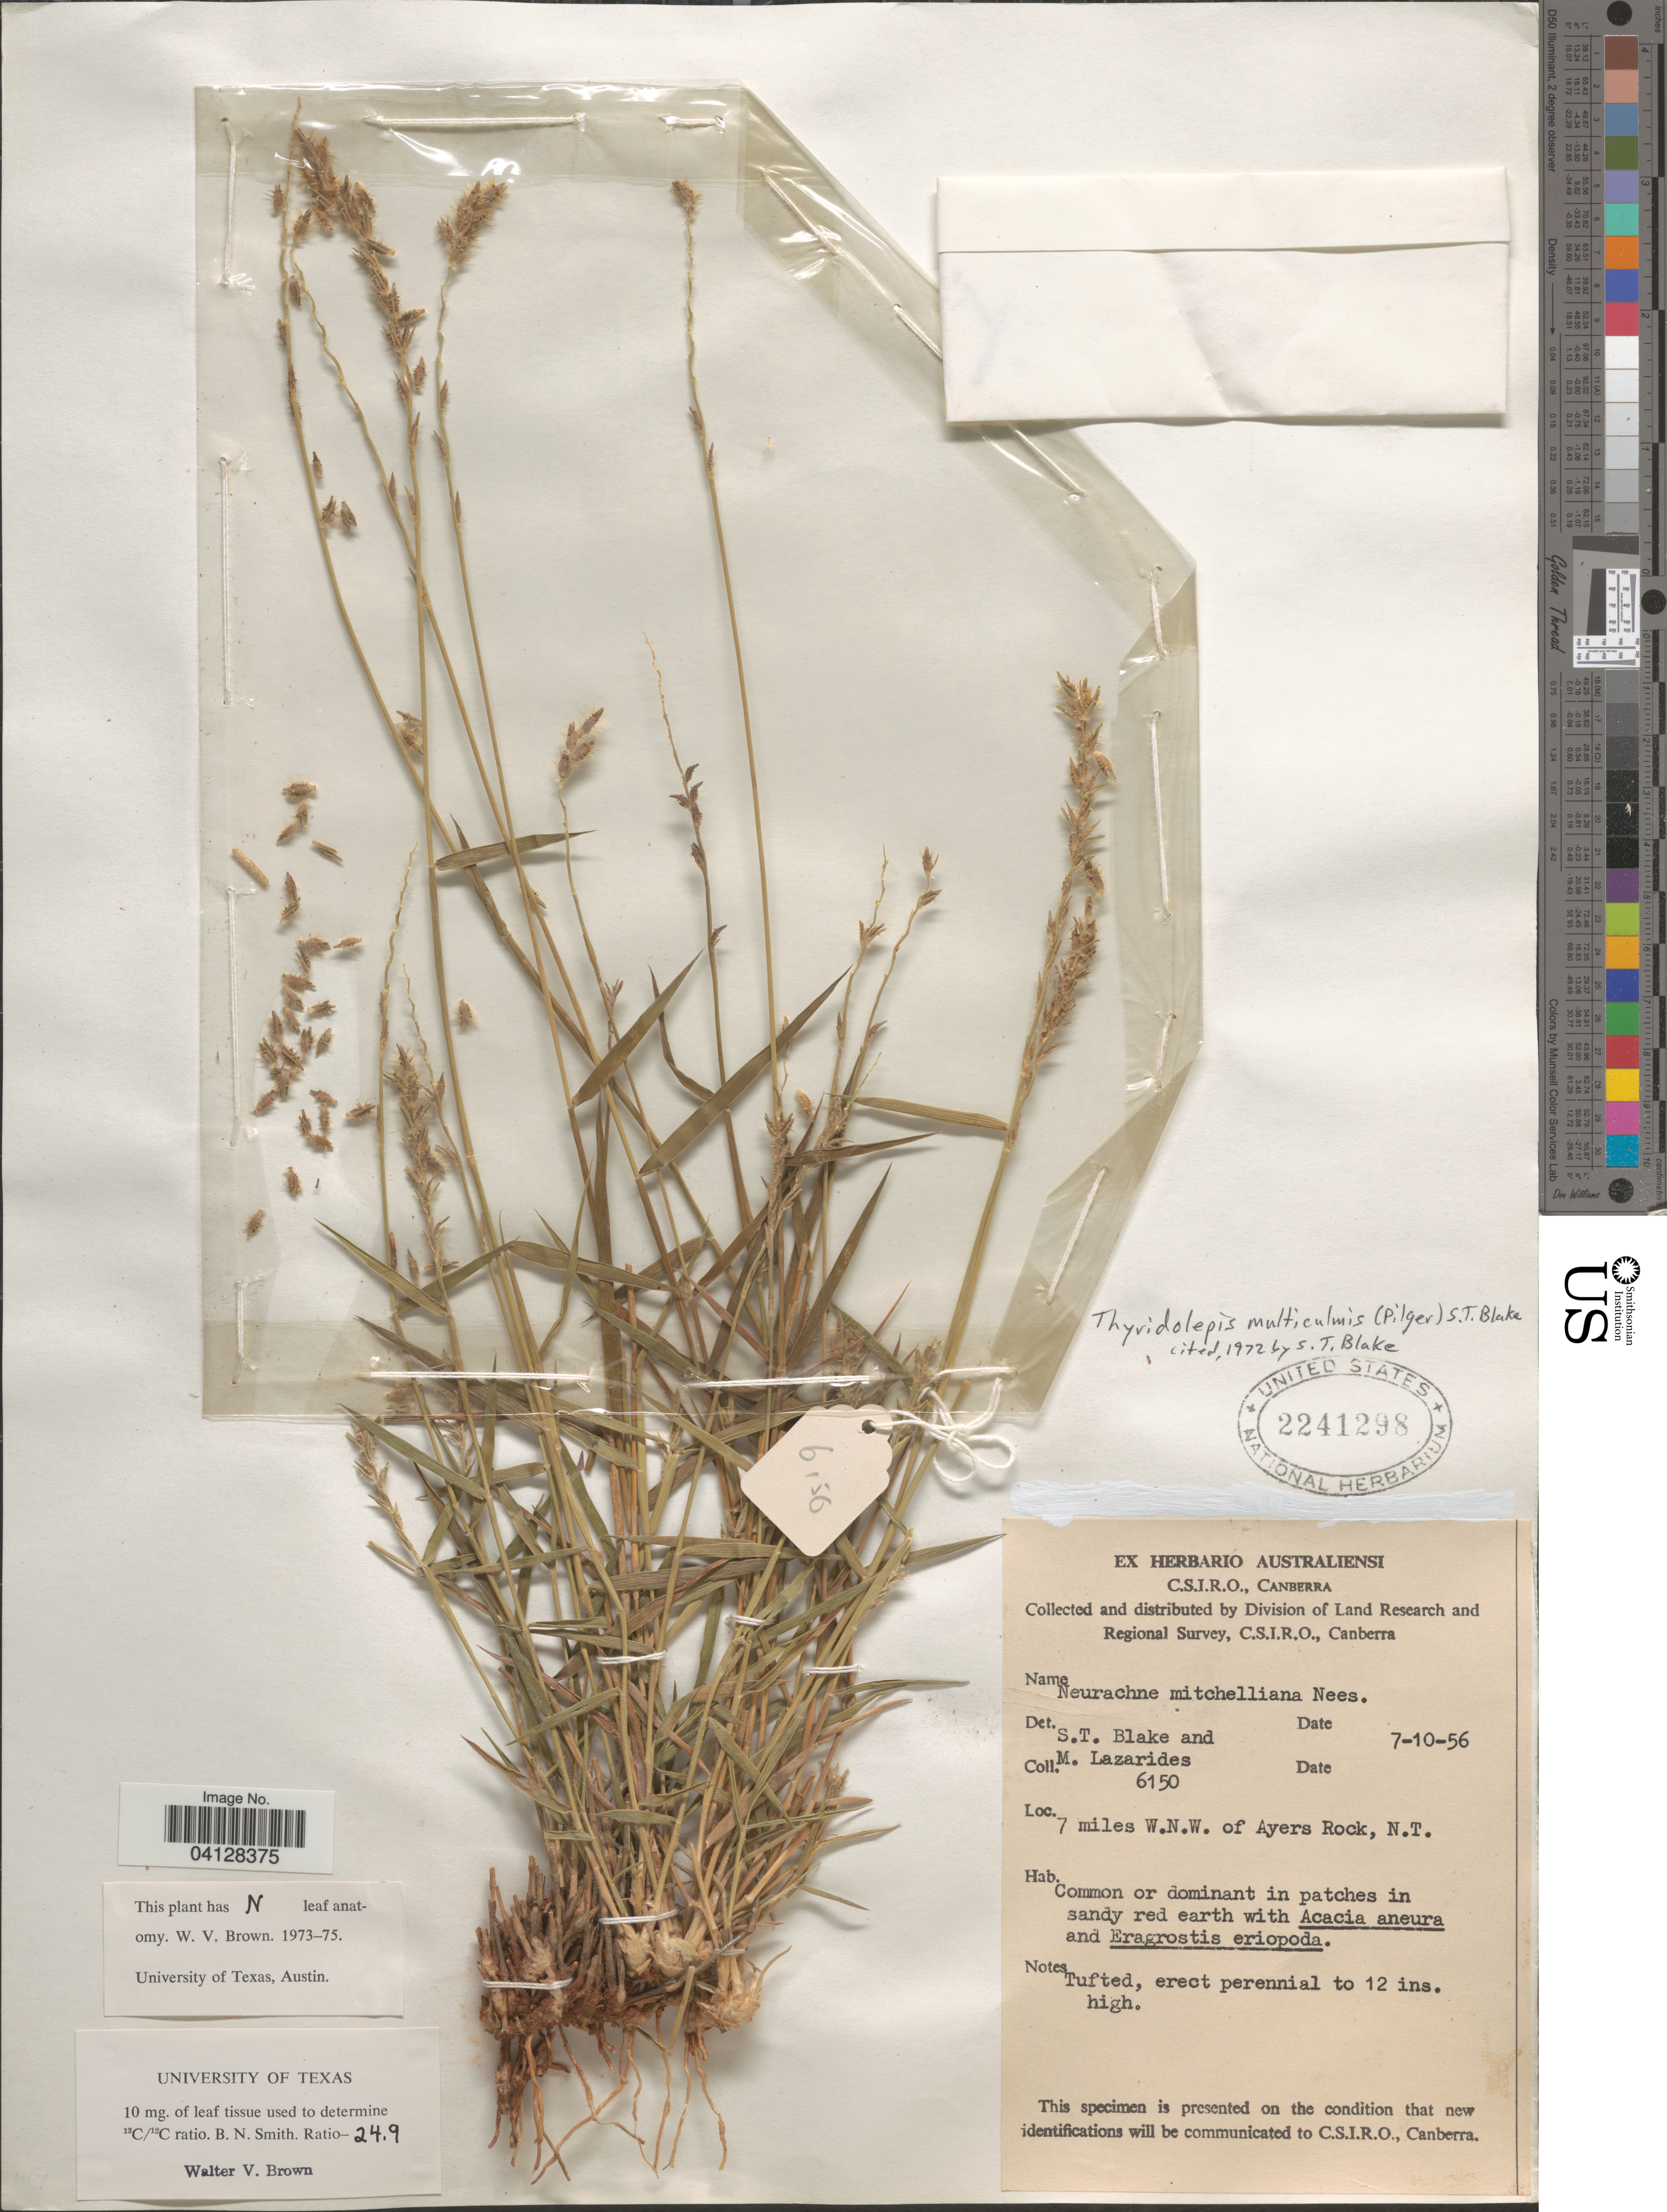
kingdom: Plantae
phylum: Tracheophyta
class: Liliopsida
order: Poales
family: Poaceae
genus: Neurachne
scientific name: Neurachne mitchelliana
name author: Nees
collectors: S. T. Blake & M. Lazarides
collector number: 6150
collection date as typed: Transcribed d/m/y: 7/10/56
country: Australia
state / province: Northern Territory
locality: Division of Land Research and Regional Survey, C.S.I.R.O., Canberra. 7 miles W.N.W. of Ayers Rock.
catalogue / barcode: US 2241298